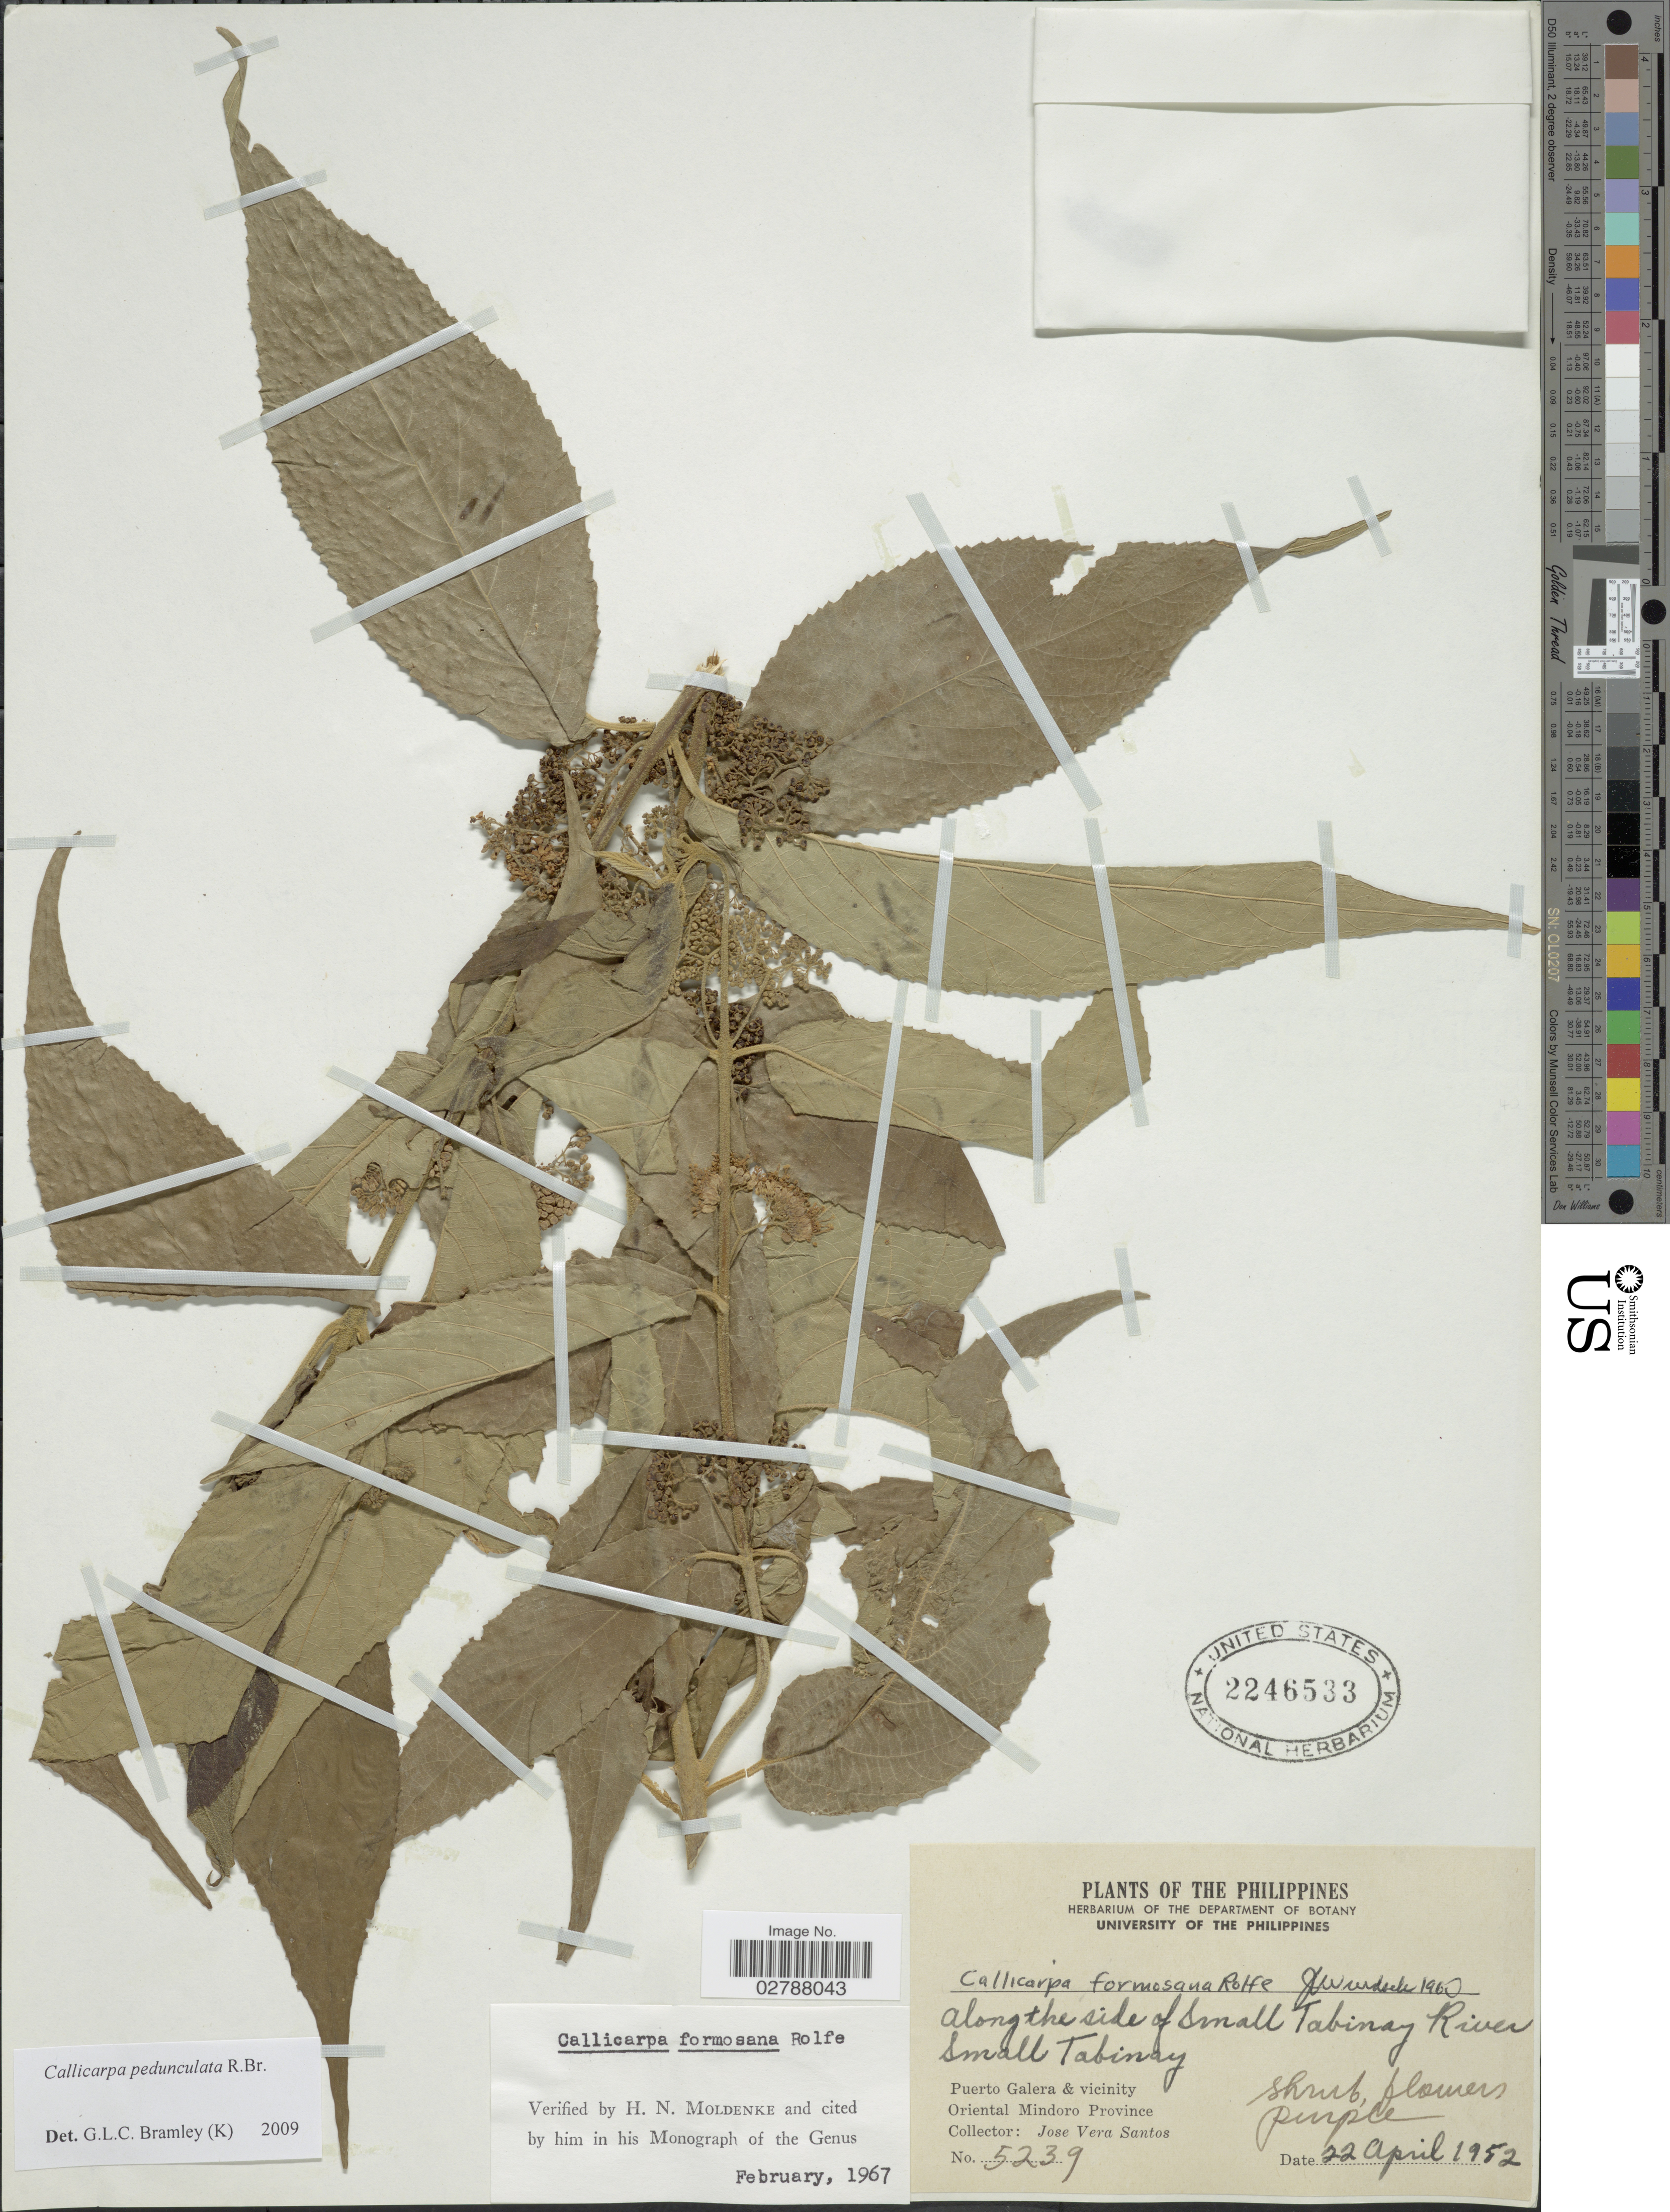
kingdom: Plantae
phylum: Tracheophyta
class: Magnoliopsida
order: Lamiales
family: Lamiaceae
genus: Callicarpa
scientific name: Callicarpa pedunculata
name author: R. Br.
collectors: J. V. Santos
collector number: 5239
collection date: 1952-04-22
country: Philippines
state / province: Mimaropa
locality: Along the side of Small Tabinay River. Small Tabinay. Puerto Galera & vicinity. Oriental Mindoro Province.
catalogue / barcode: US 2246533